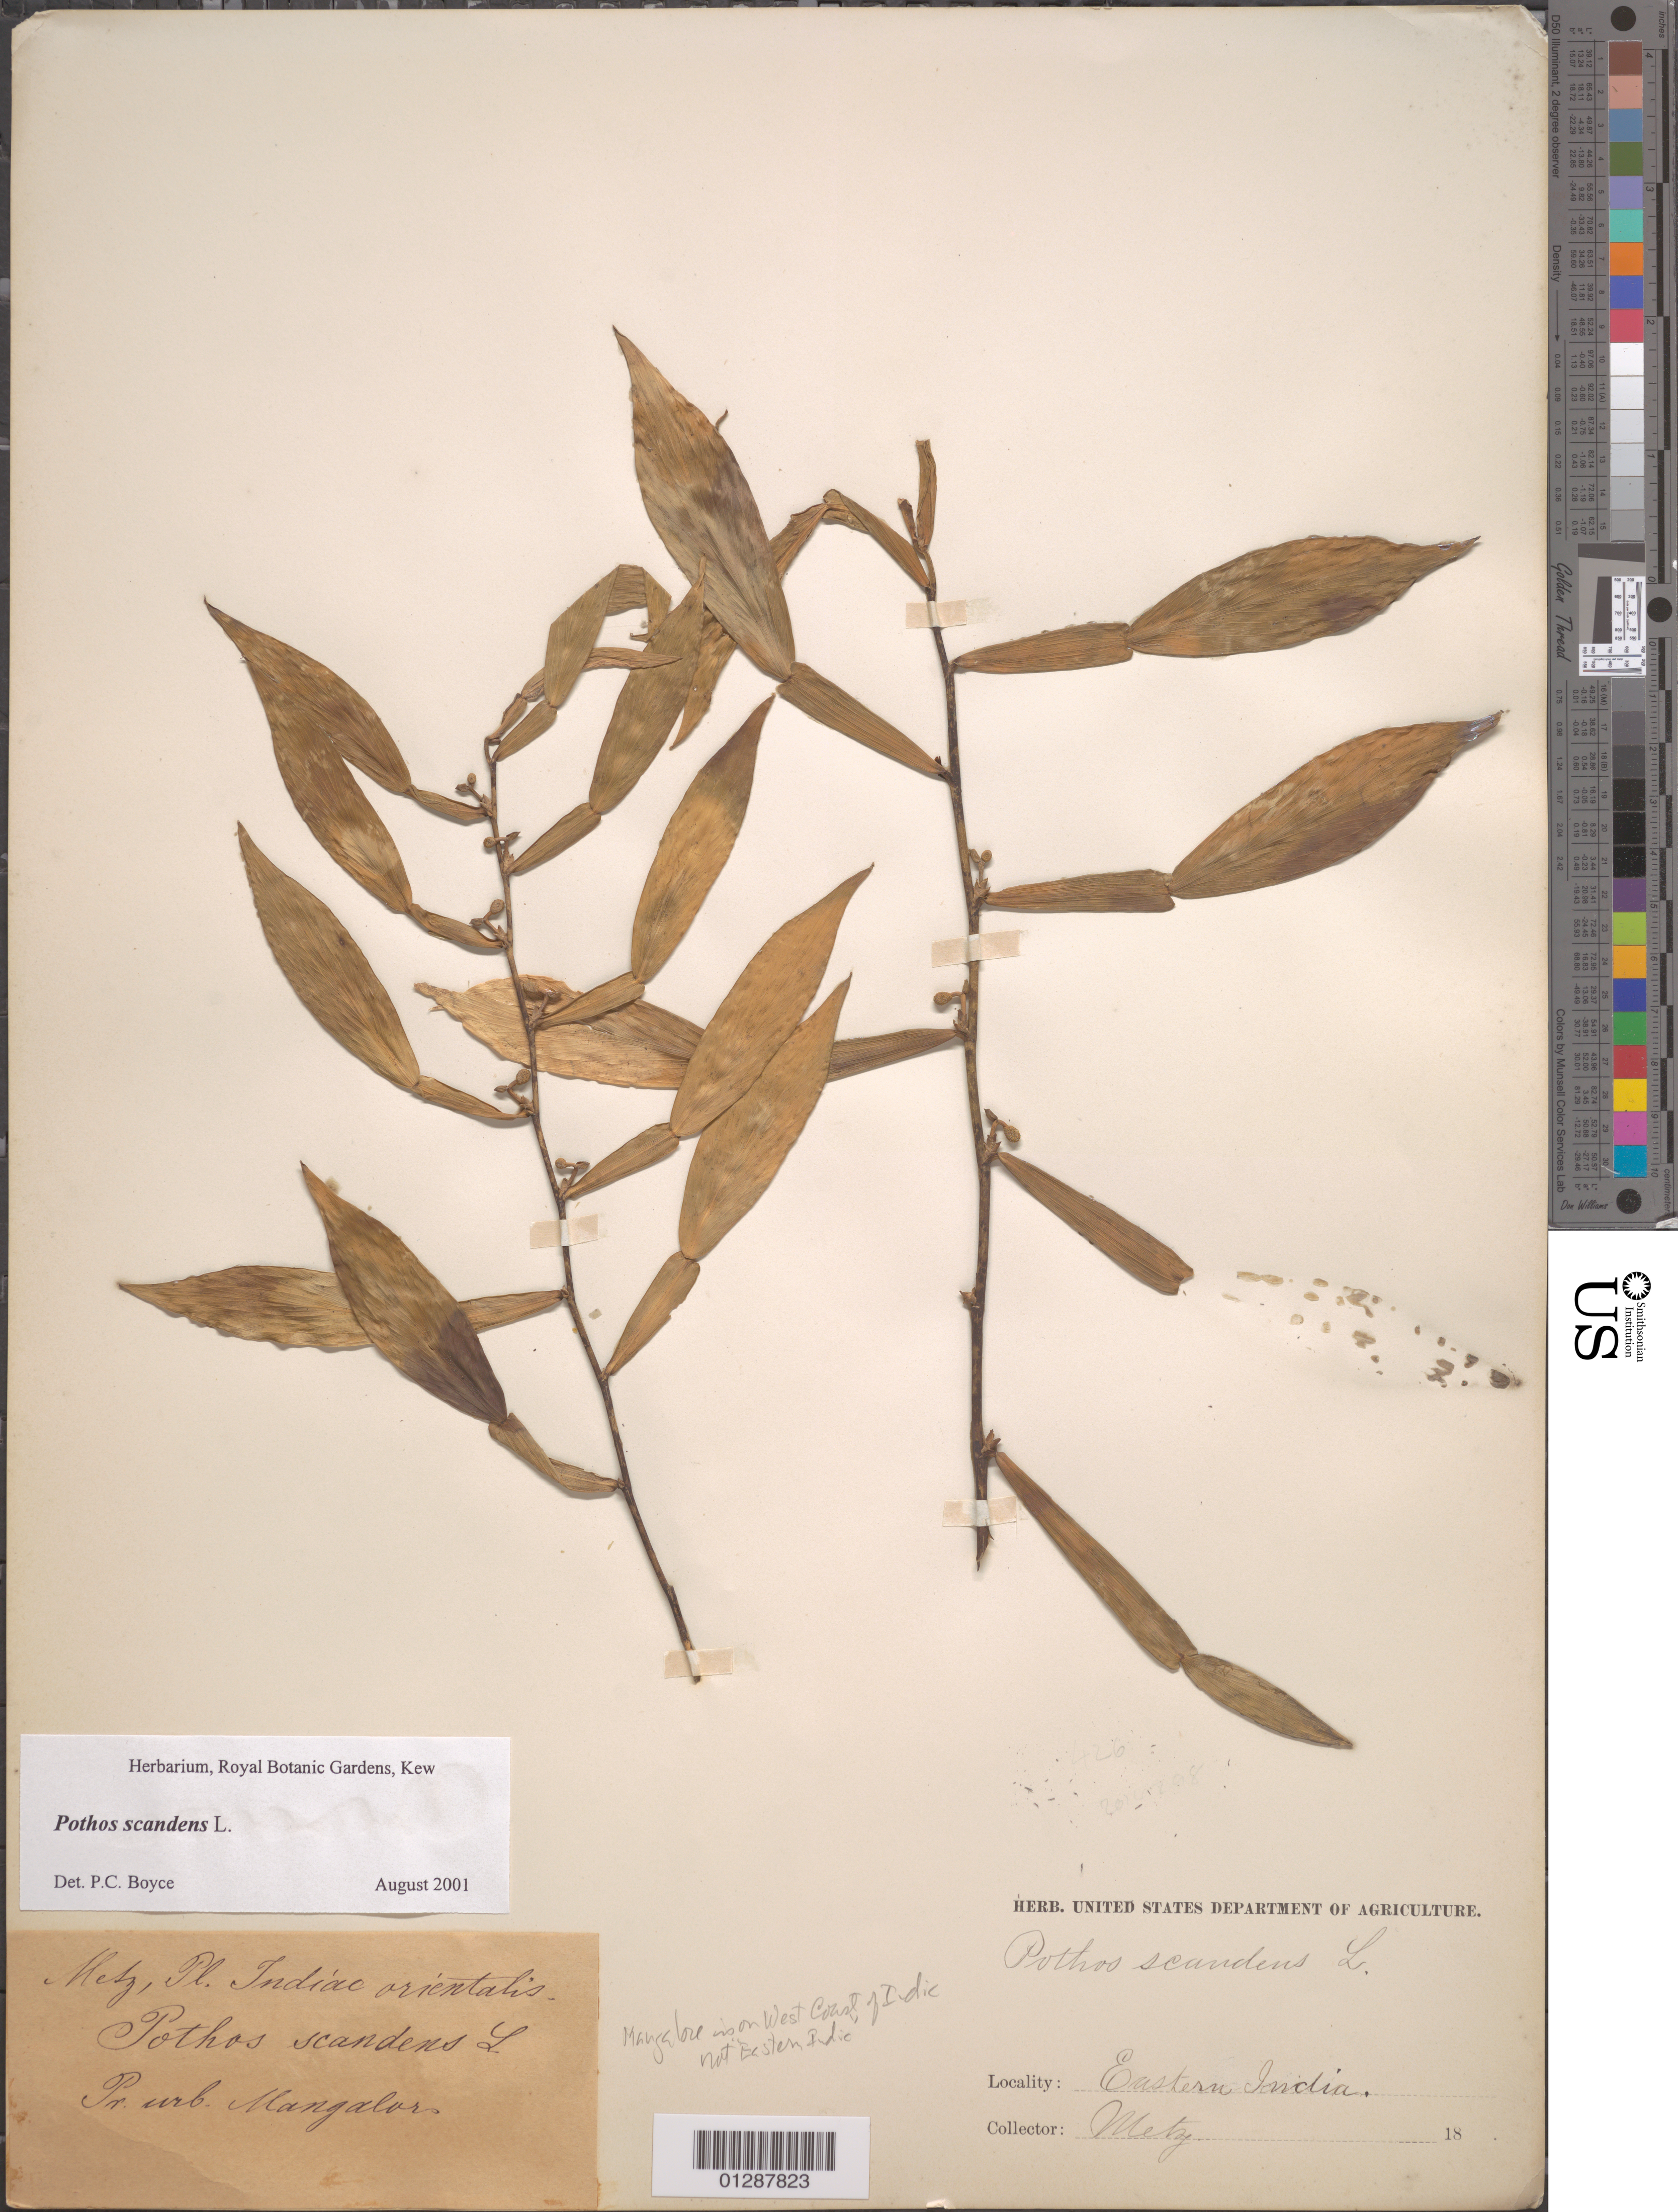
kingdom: Plantae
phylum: Tracheophyta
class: Liliopsida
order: Alismatales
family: Araceae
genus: Pothos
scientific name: Pothos scandens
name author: L.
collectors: -. Metz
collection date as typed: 18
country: India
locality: Eastern India. Indiac orientalis. Pr. urb. Mangalor. Mangalore is on West Coast of Indie not Eastern Indie.